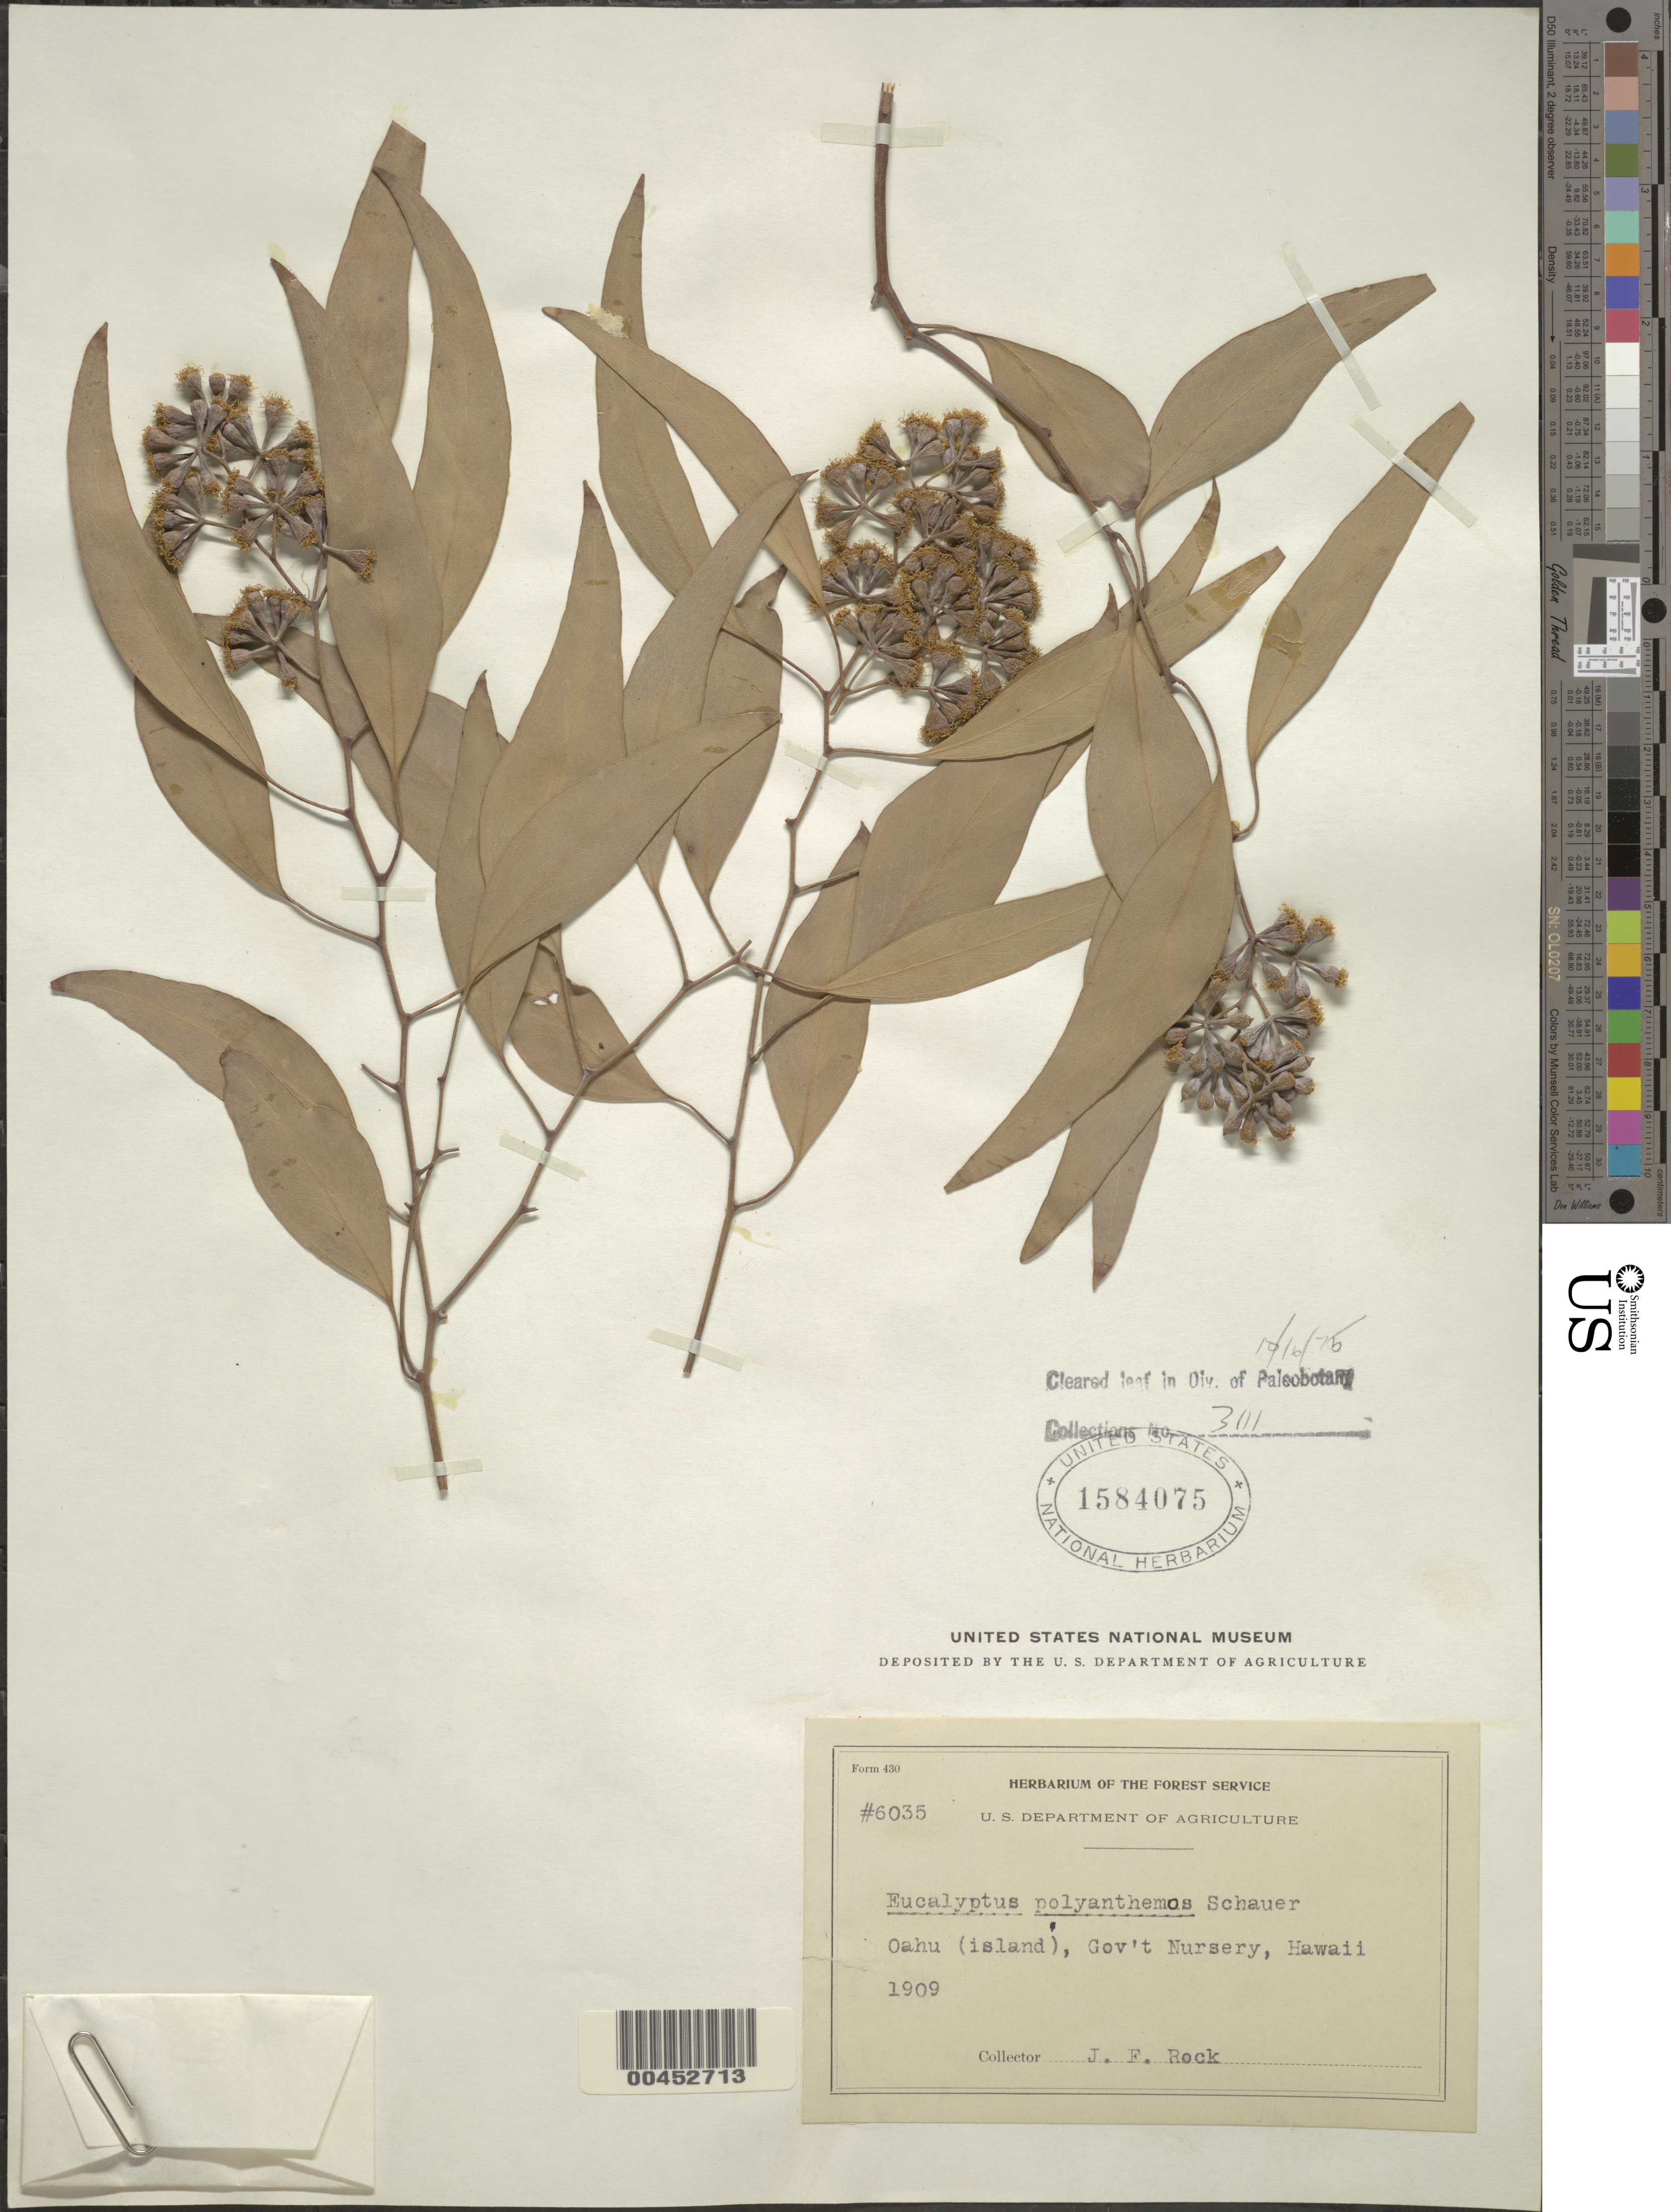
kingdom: Plantae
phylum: Tracheophyta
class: Magnoliopsida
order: Myrtales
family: Myrtaceae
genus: Eucalyptus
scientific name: Eucalyptus polyanthemos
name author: Schauer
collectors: J. F. Rock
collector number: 6035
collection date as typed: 1909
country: United States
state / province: Hawaii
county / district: Honolulu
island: Oahu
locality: Government Nursery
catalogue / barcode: US 1584075